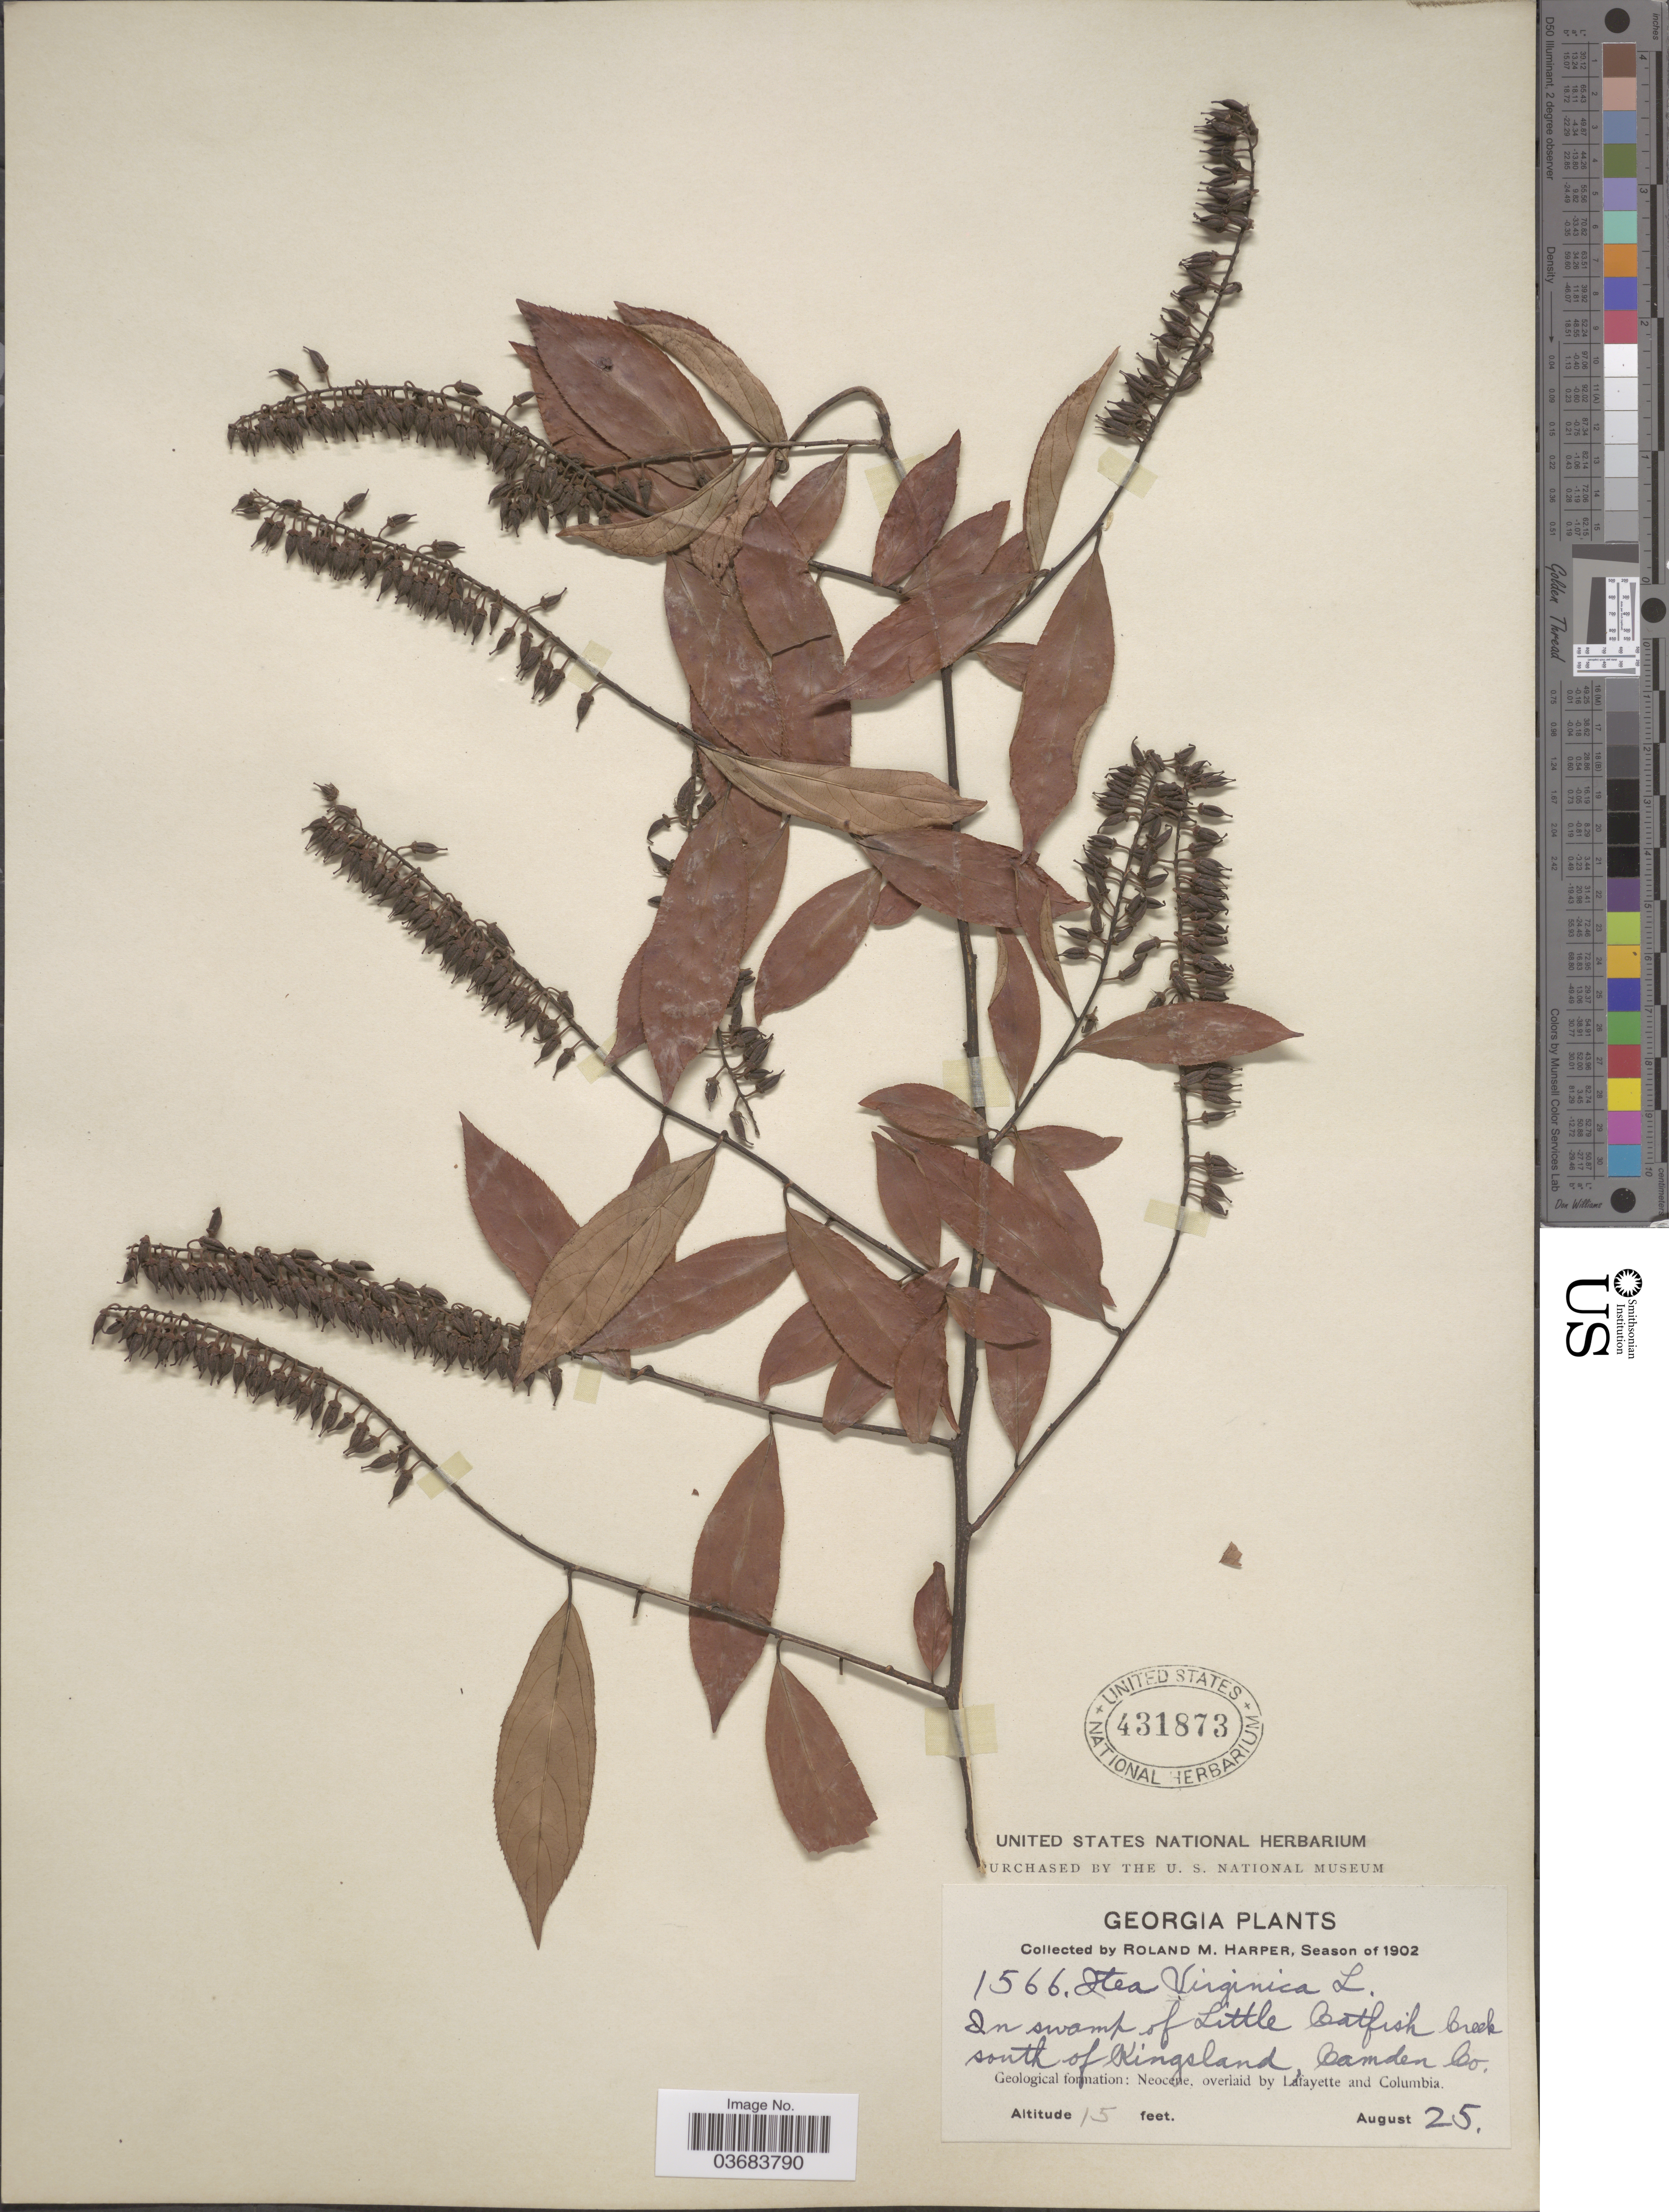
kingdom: Plantae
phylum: Tracheophyta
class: Magnoliopsida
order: Saxifragales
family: Iteaceae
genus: Itea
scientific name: Itea virginica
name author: L.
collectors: R. M. Harper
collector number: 1566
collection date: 1902-08-25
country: United States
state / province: Georgia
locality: In swamp of Little Catfish Creek south of Kingsland, Camden Co. Geological formation: Neocene, overlaid by Lafayette and Columbia.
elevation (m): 5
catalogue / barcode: US 431873